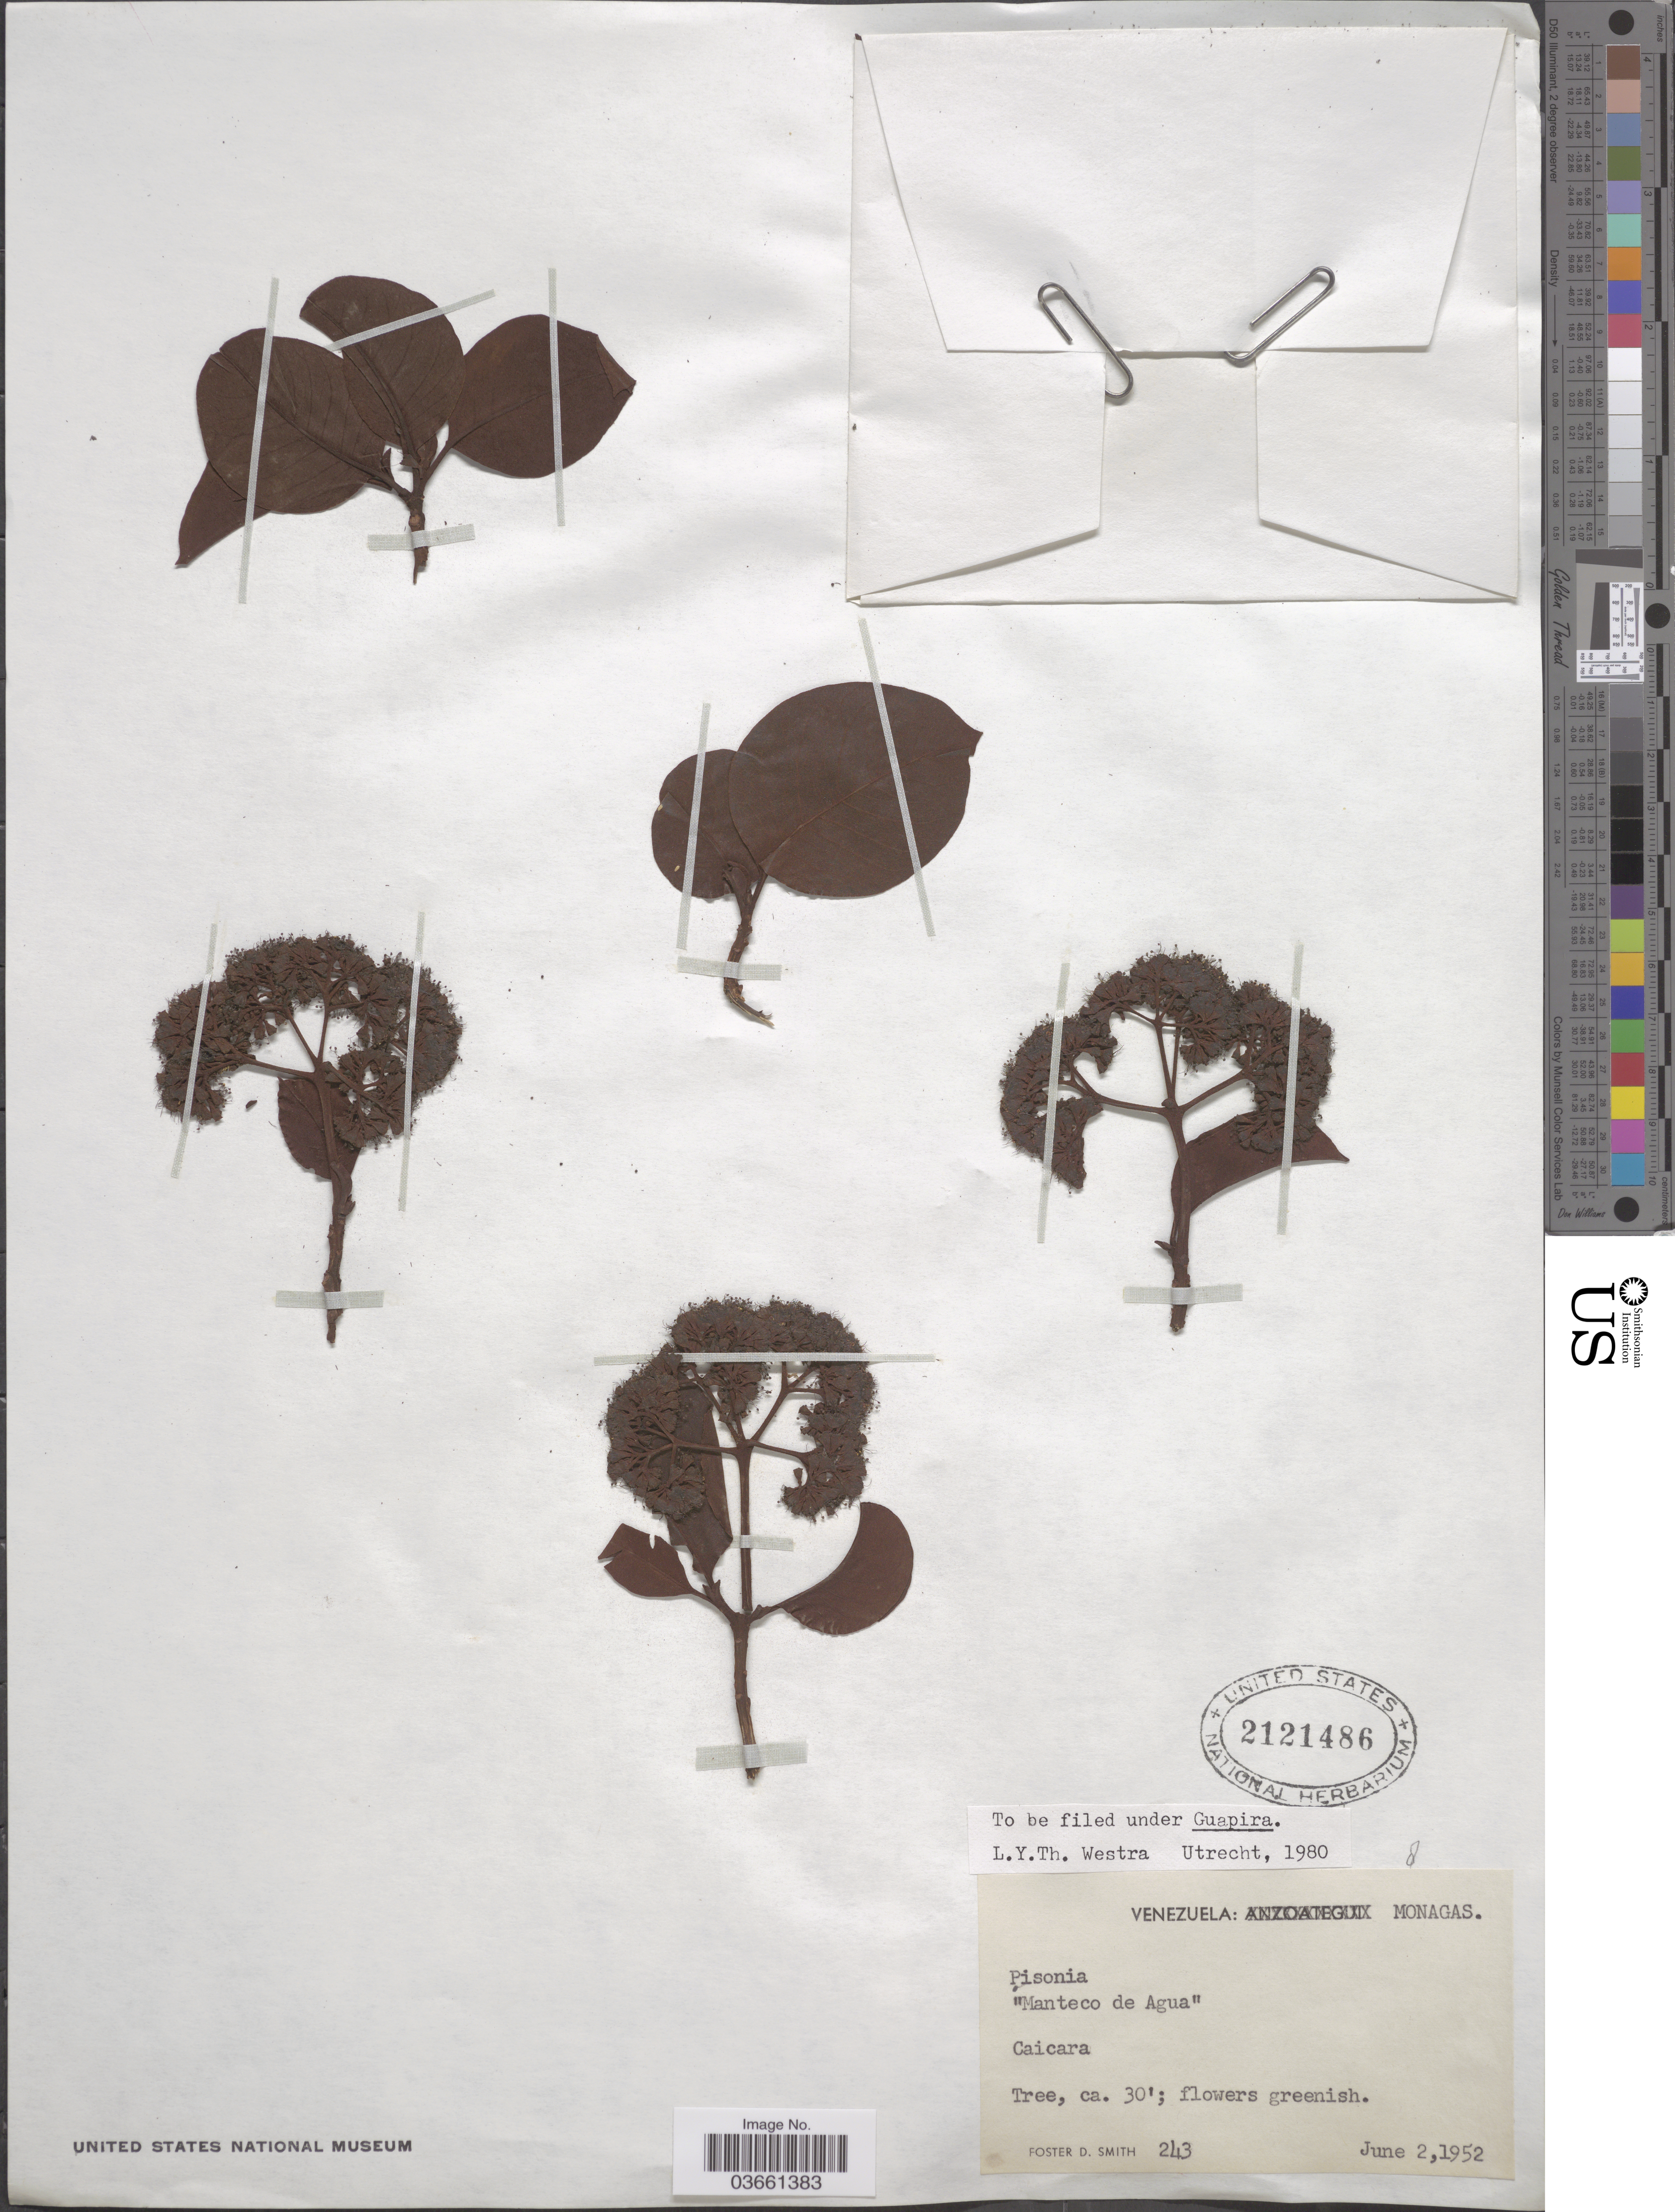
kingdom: Plantae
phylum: Tracheophyta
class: Magnoliopsida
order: Caryophyllales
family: Nyctaginaceae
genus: Guapira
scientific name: Guapira sp.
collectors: F. Smith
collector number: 243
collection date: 1952-06-02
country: Venezuela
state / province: Monagas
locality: Caicara.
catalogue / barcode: US 2121486